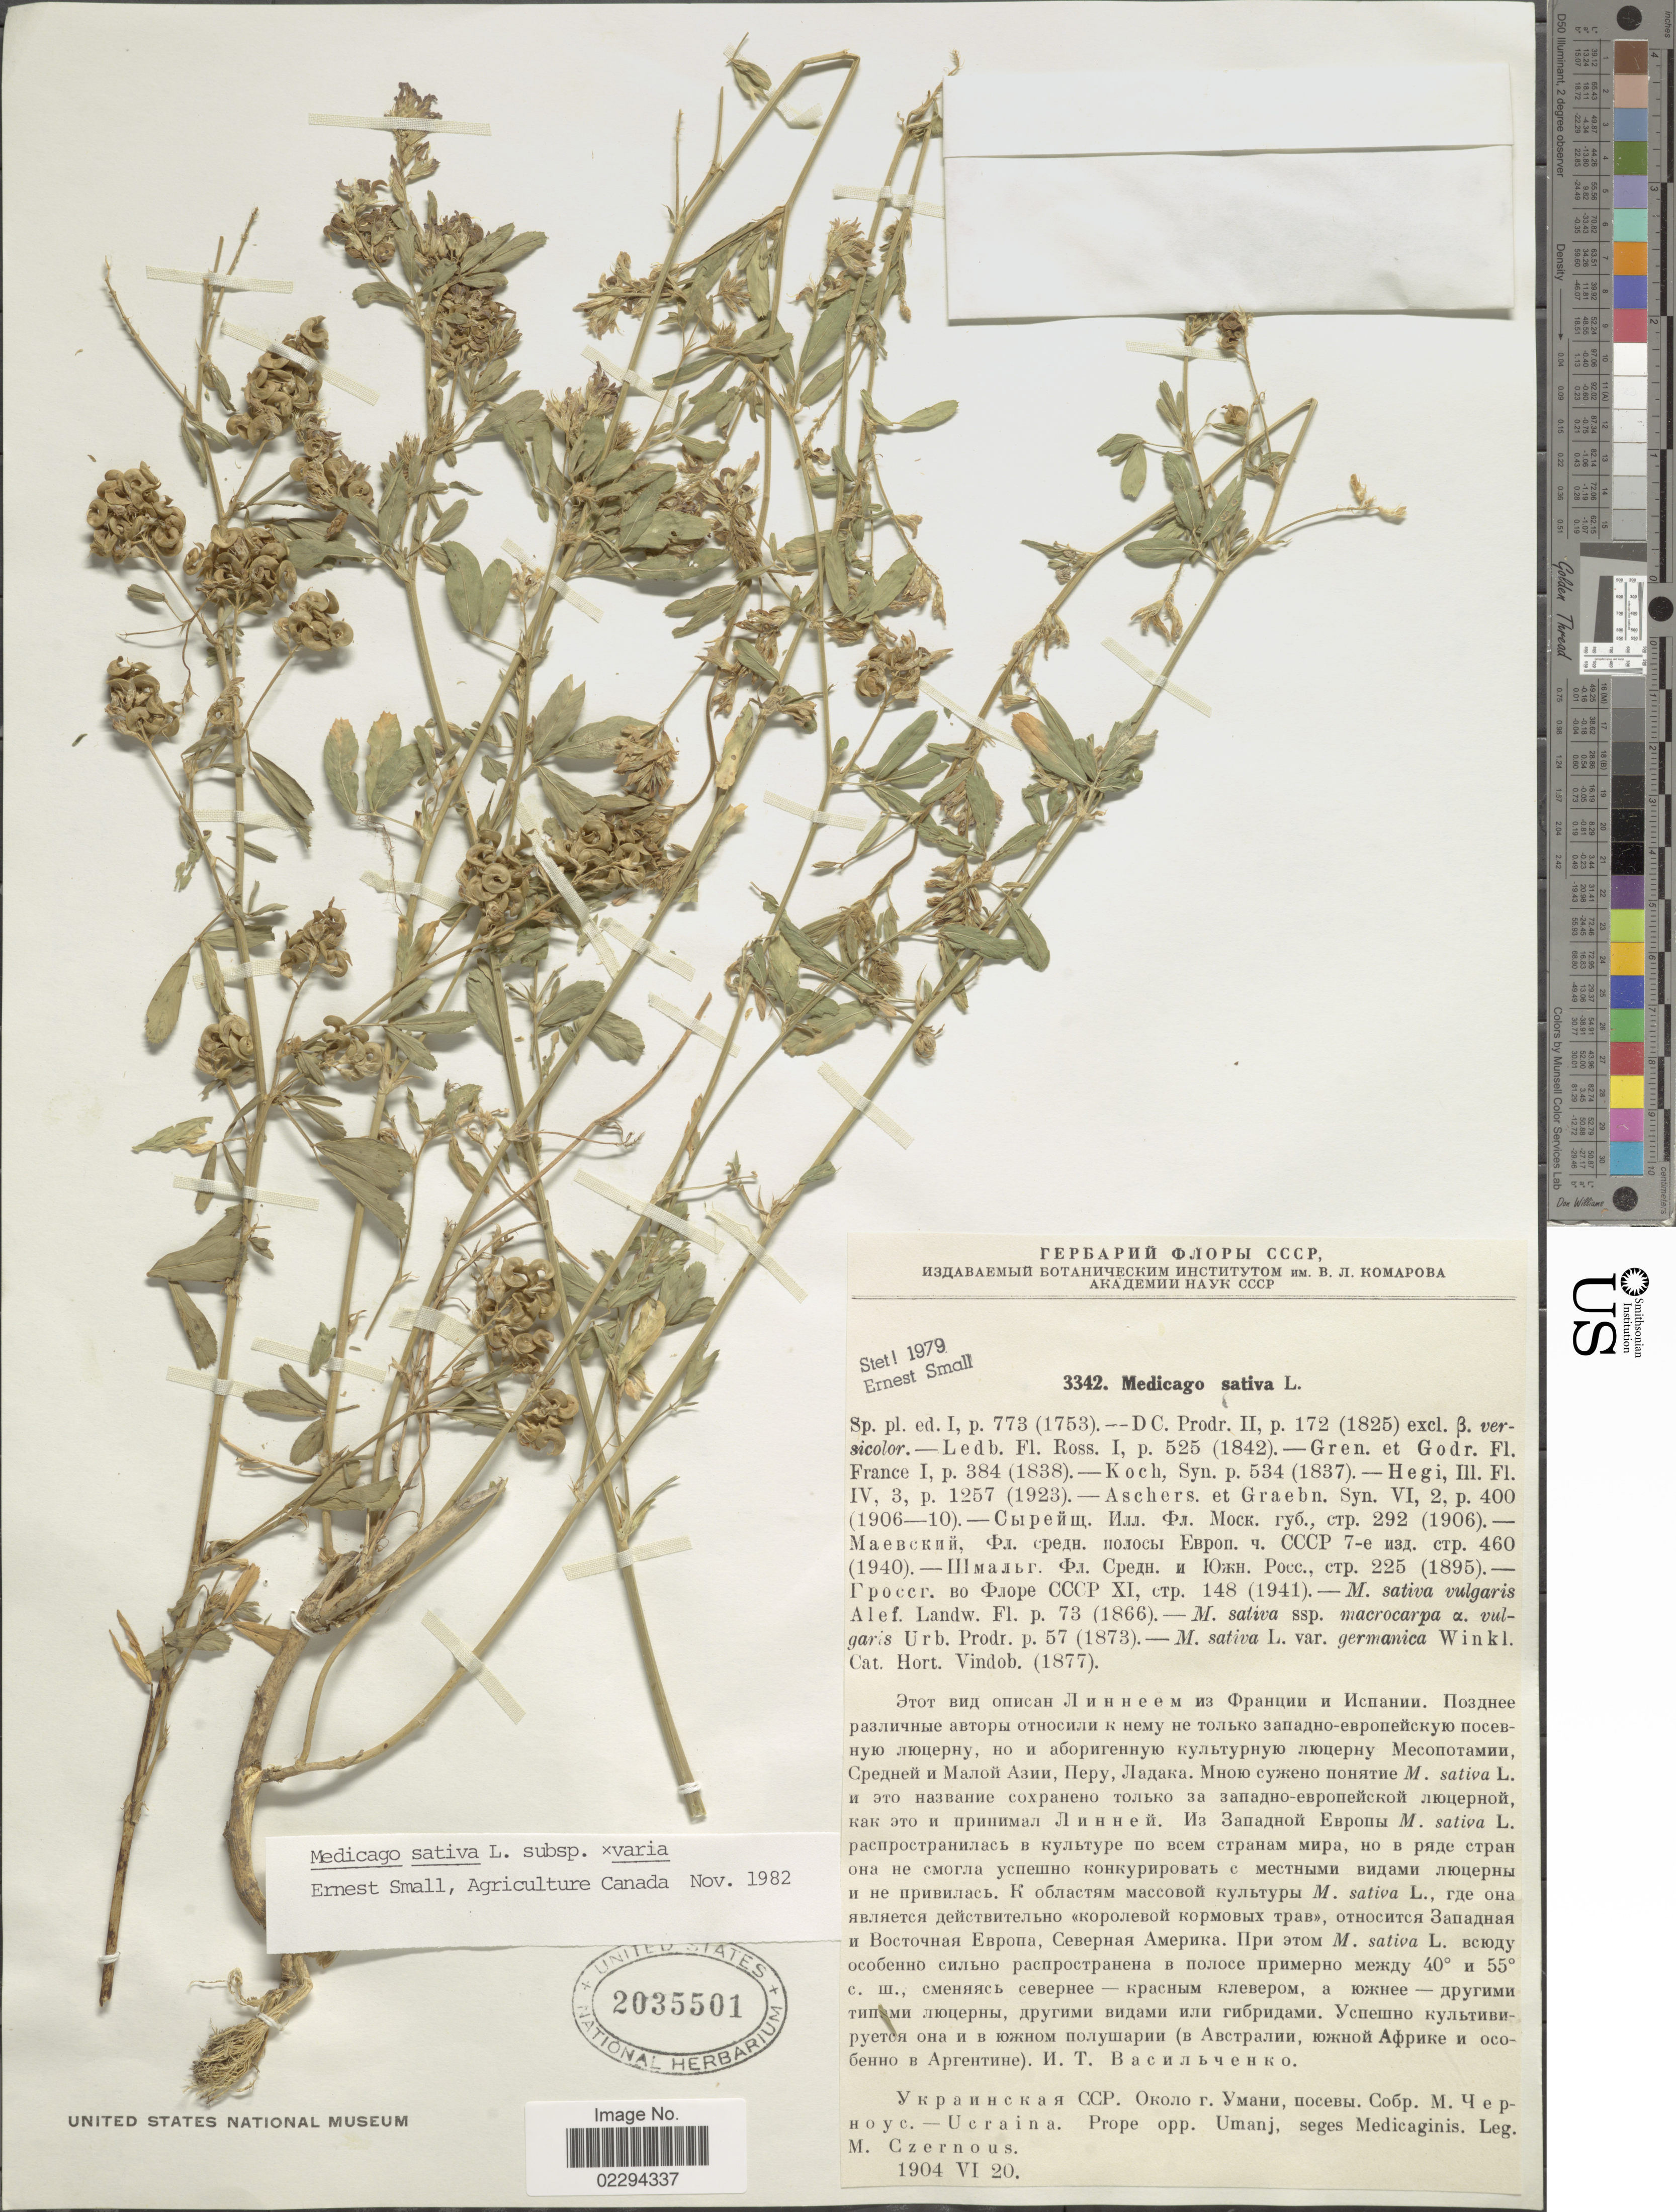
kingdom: Plantae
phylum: Tracheophyta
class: Magnoliopsida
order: Fabales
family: Fabaceae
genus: Medicago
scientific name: Medicago x sativa subsp. sativa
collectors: M. Czernous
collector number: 3342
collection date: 1904-06-20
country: Ukraine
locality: Ucraina, prope opp. Umanj, seges Medicaginis.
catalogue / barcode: US 2035501